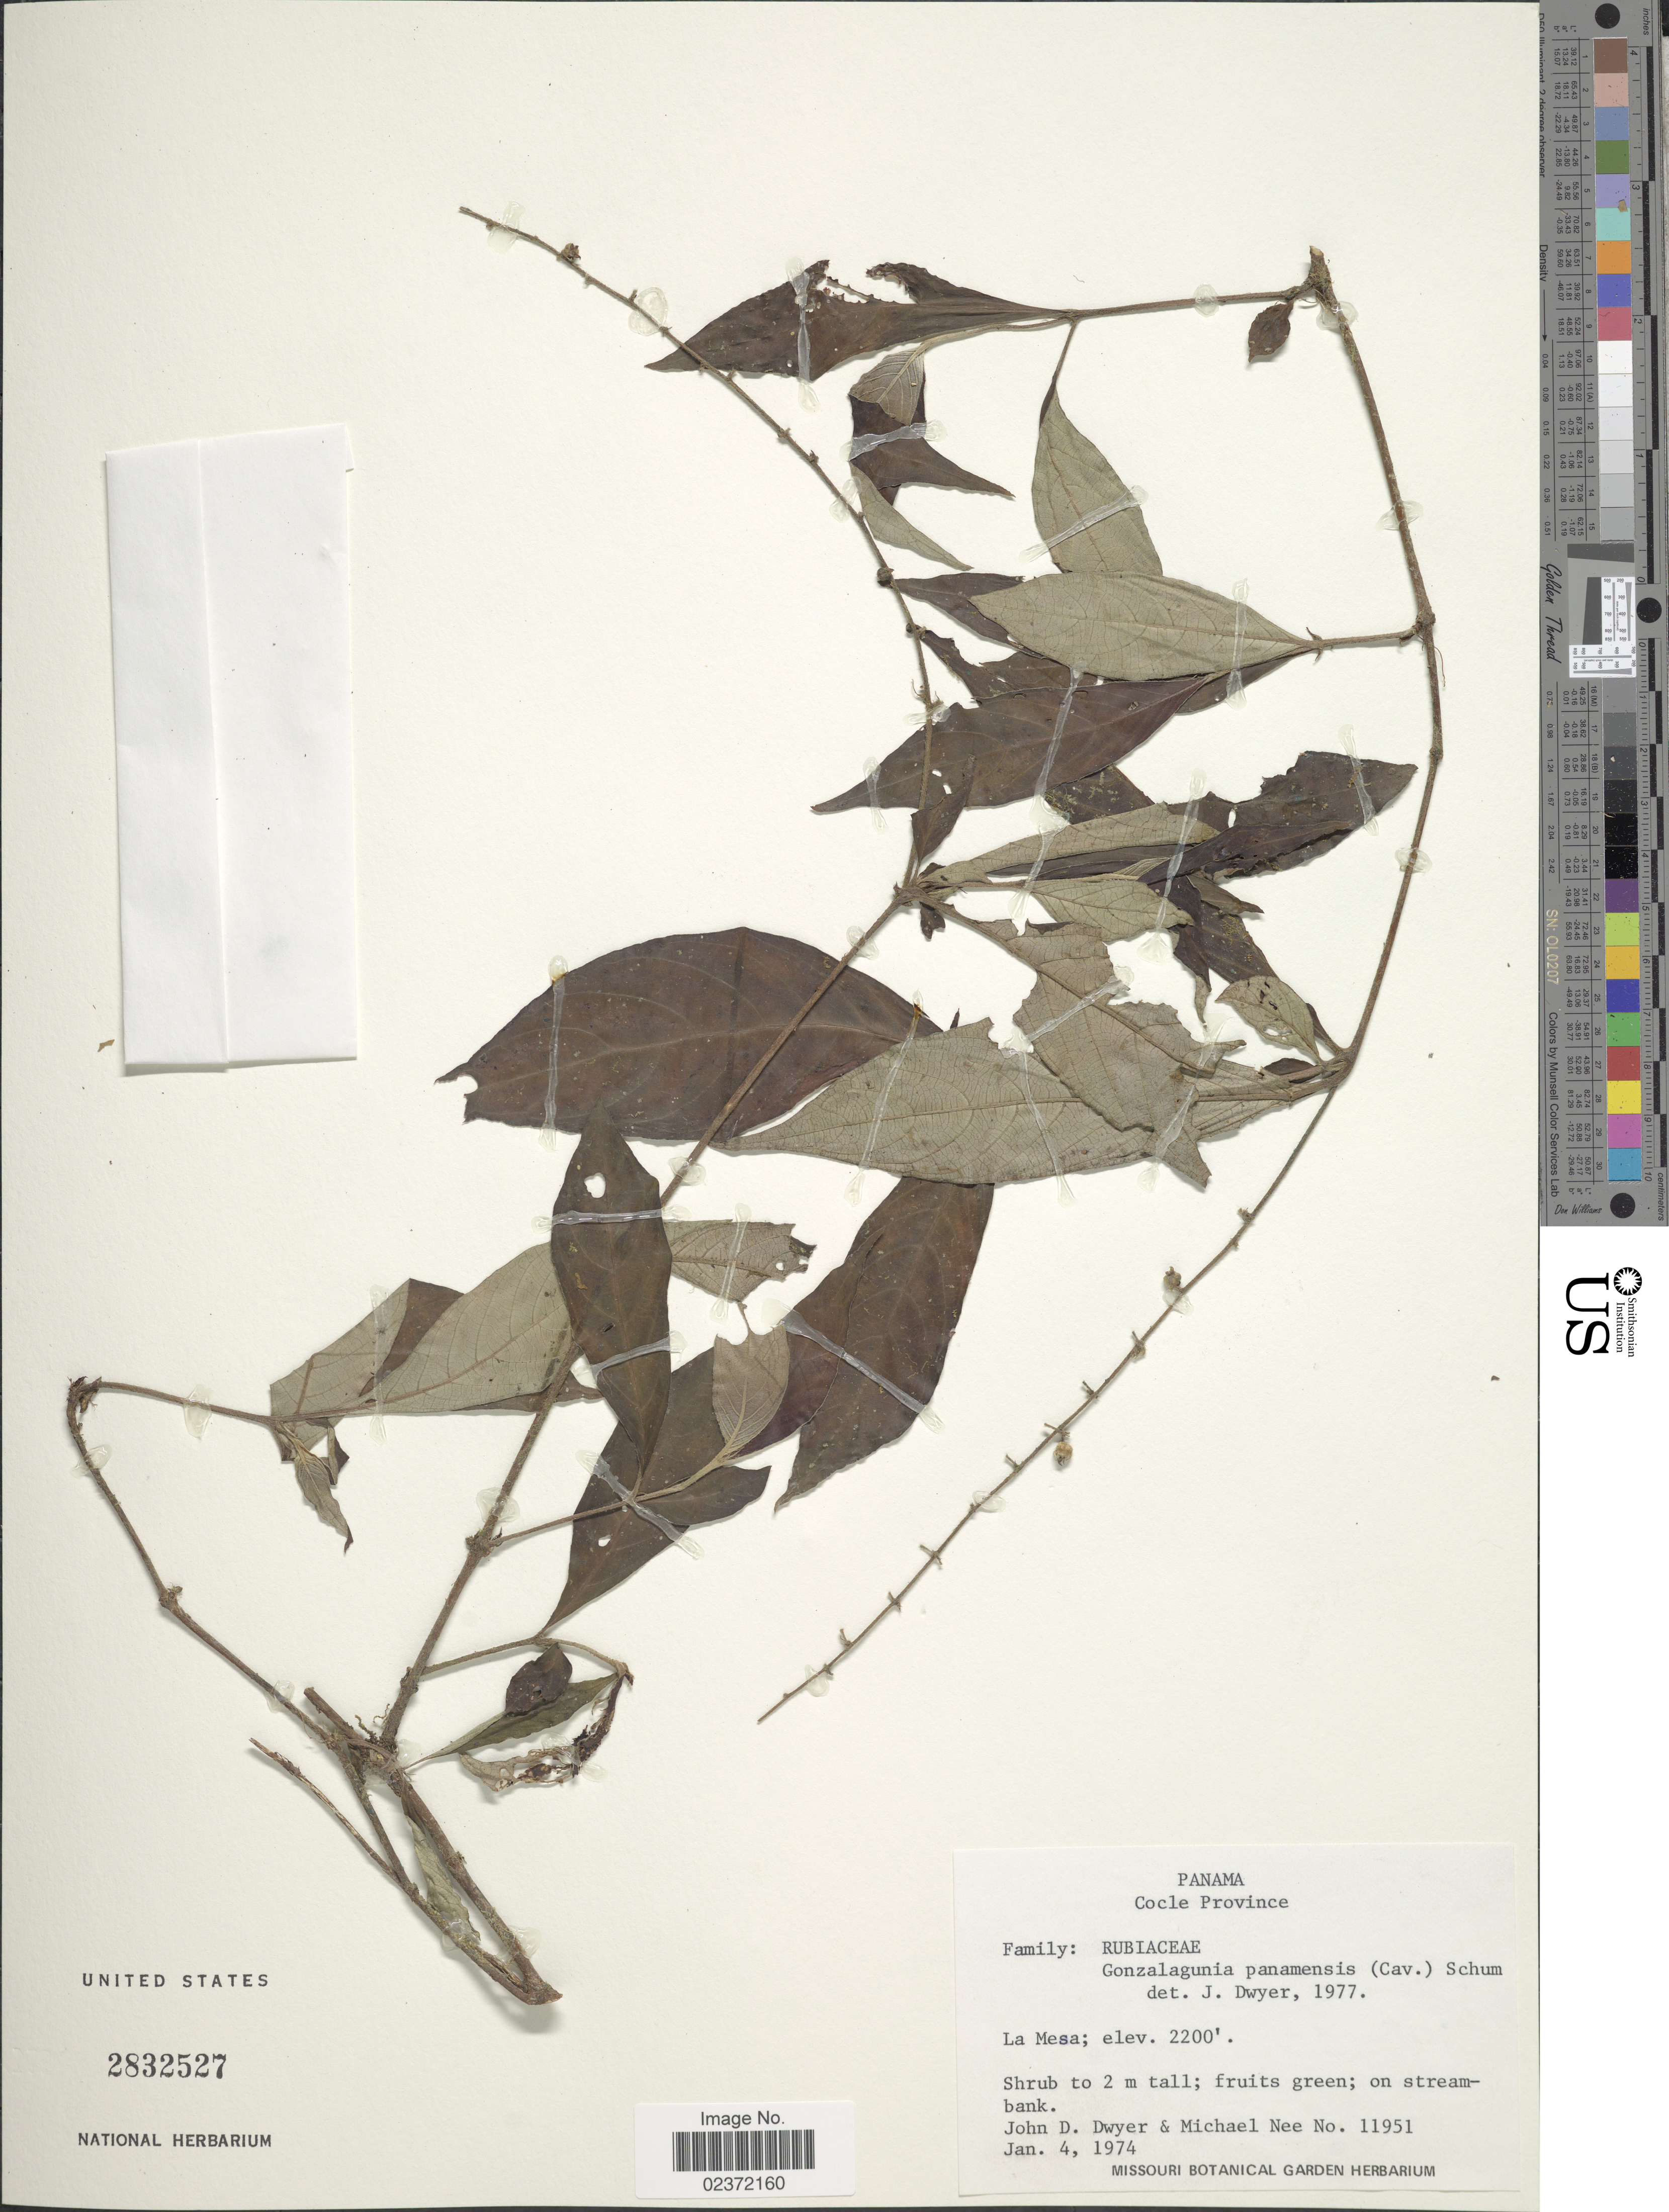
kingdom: Plantae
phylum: Tracheophyta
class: Magnoliopsida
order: Gentianales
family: Rubiaceae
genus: Gonzalagunia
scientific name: Gonzalagunia panamensis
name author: (Cav.) K. Schum.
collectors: J. D. Dwyer & M. Nee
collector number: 11951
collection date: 1974-01-04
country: Panama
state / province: Coclé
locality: La Mesa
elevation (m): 671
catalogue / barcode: US 2832527